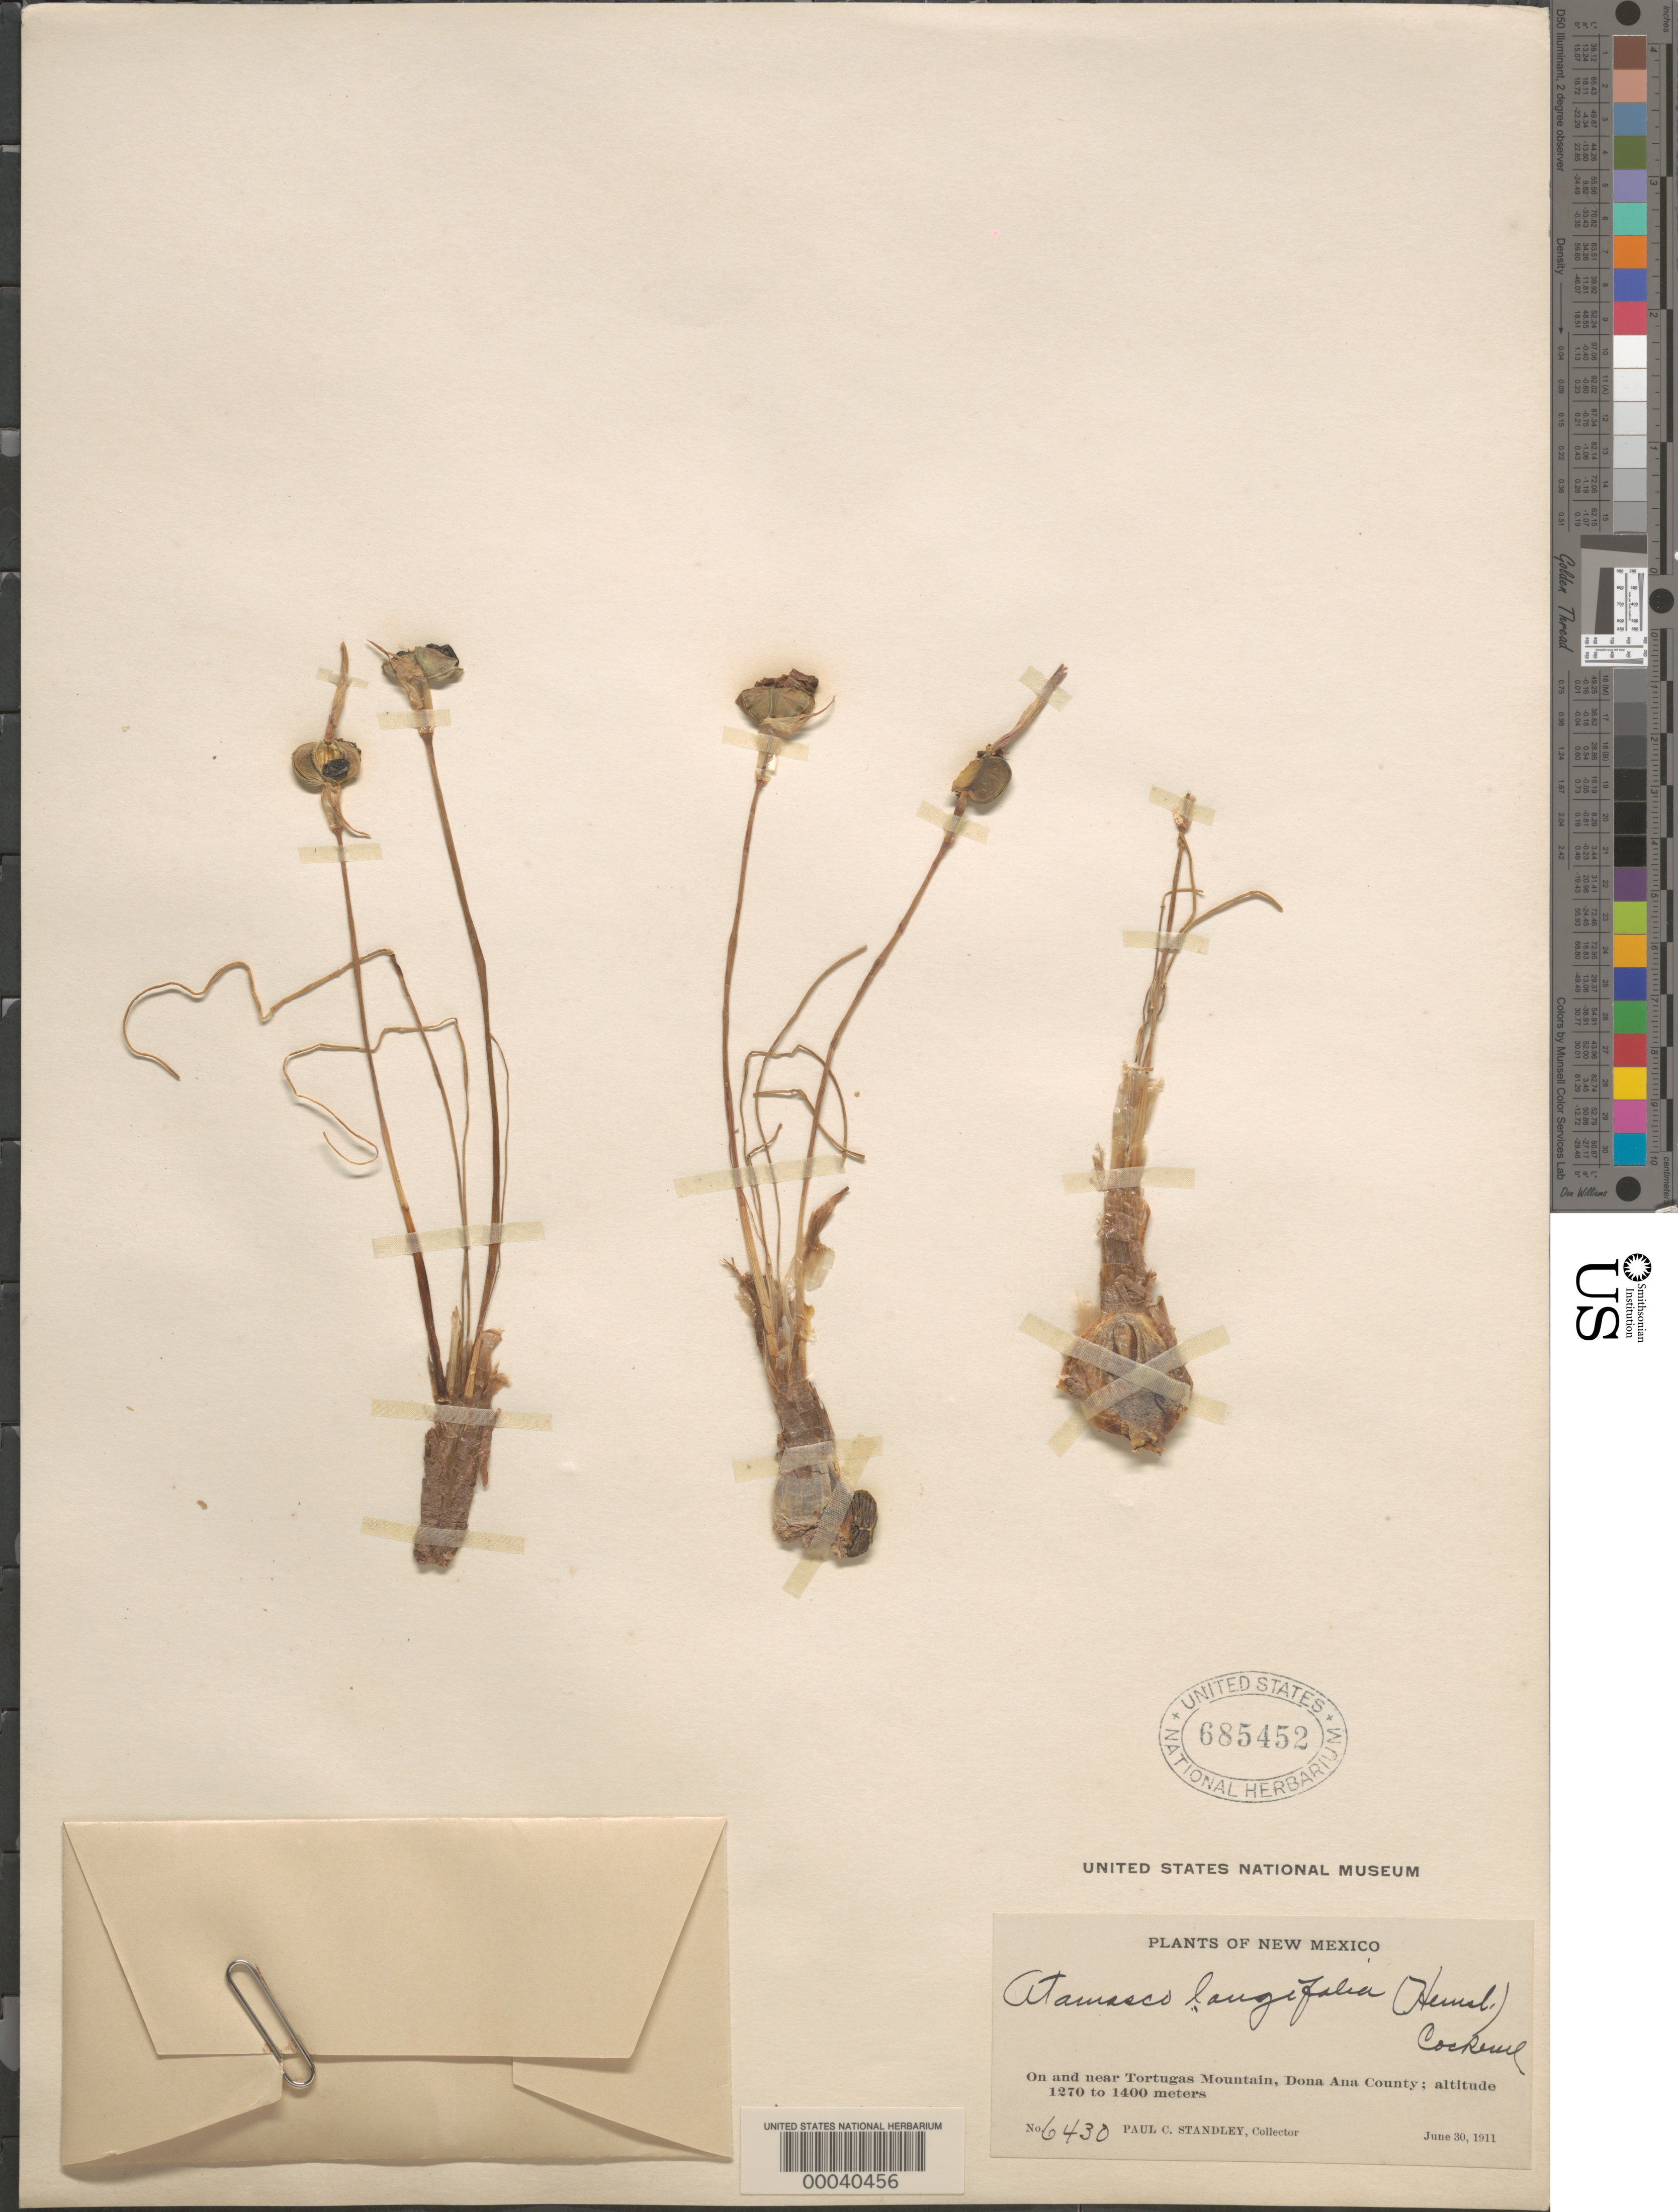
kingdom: Plantae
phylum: Tracheophyta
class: Liliopsida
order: Asparagales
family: Amaryllidaceae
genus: Zephyranthes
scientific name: Zephyranthes longifolia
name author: Hemsl.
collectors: P. C. Standley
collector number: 6430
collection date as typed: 30 Jun 1911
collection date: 1911-06-30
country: United States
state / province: New Mexico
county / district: Dona Ana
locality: On and near tortugas mts.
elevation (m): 1270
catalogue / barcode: US 685452